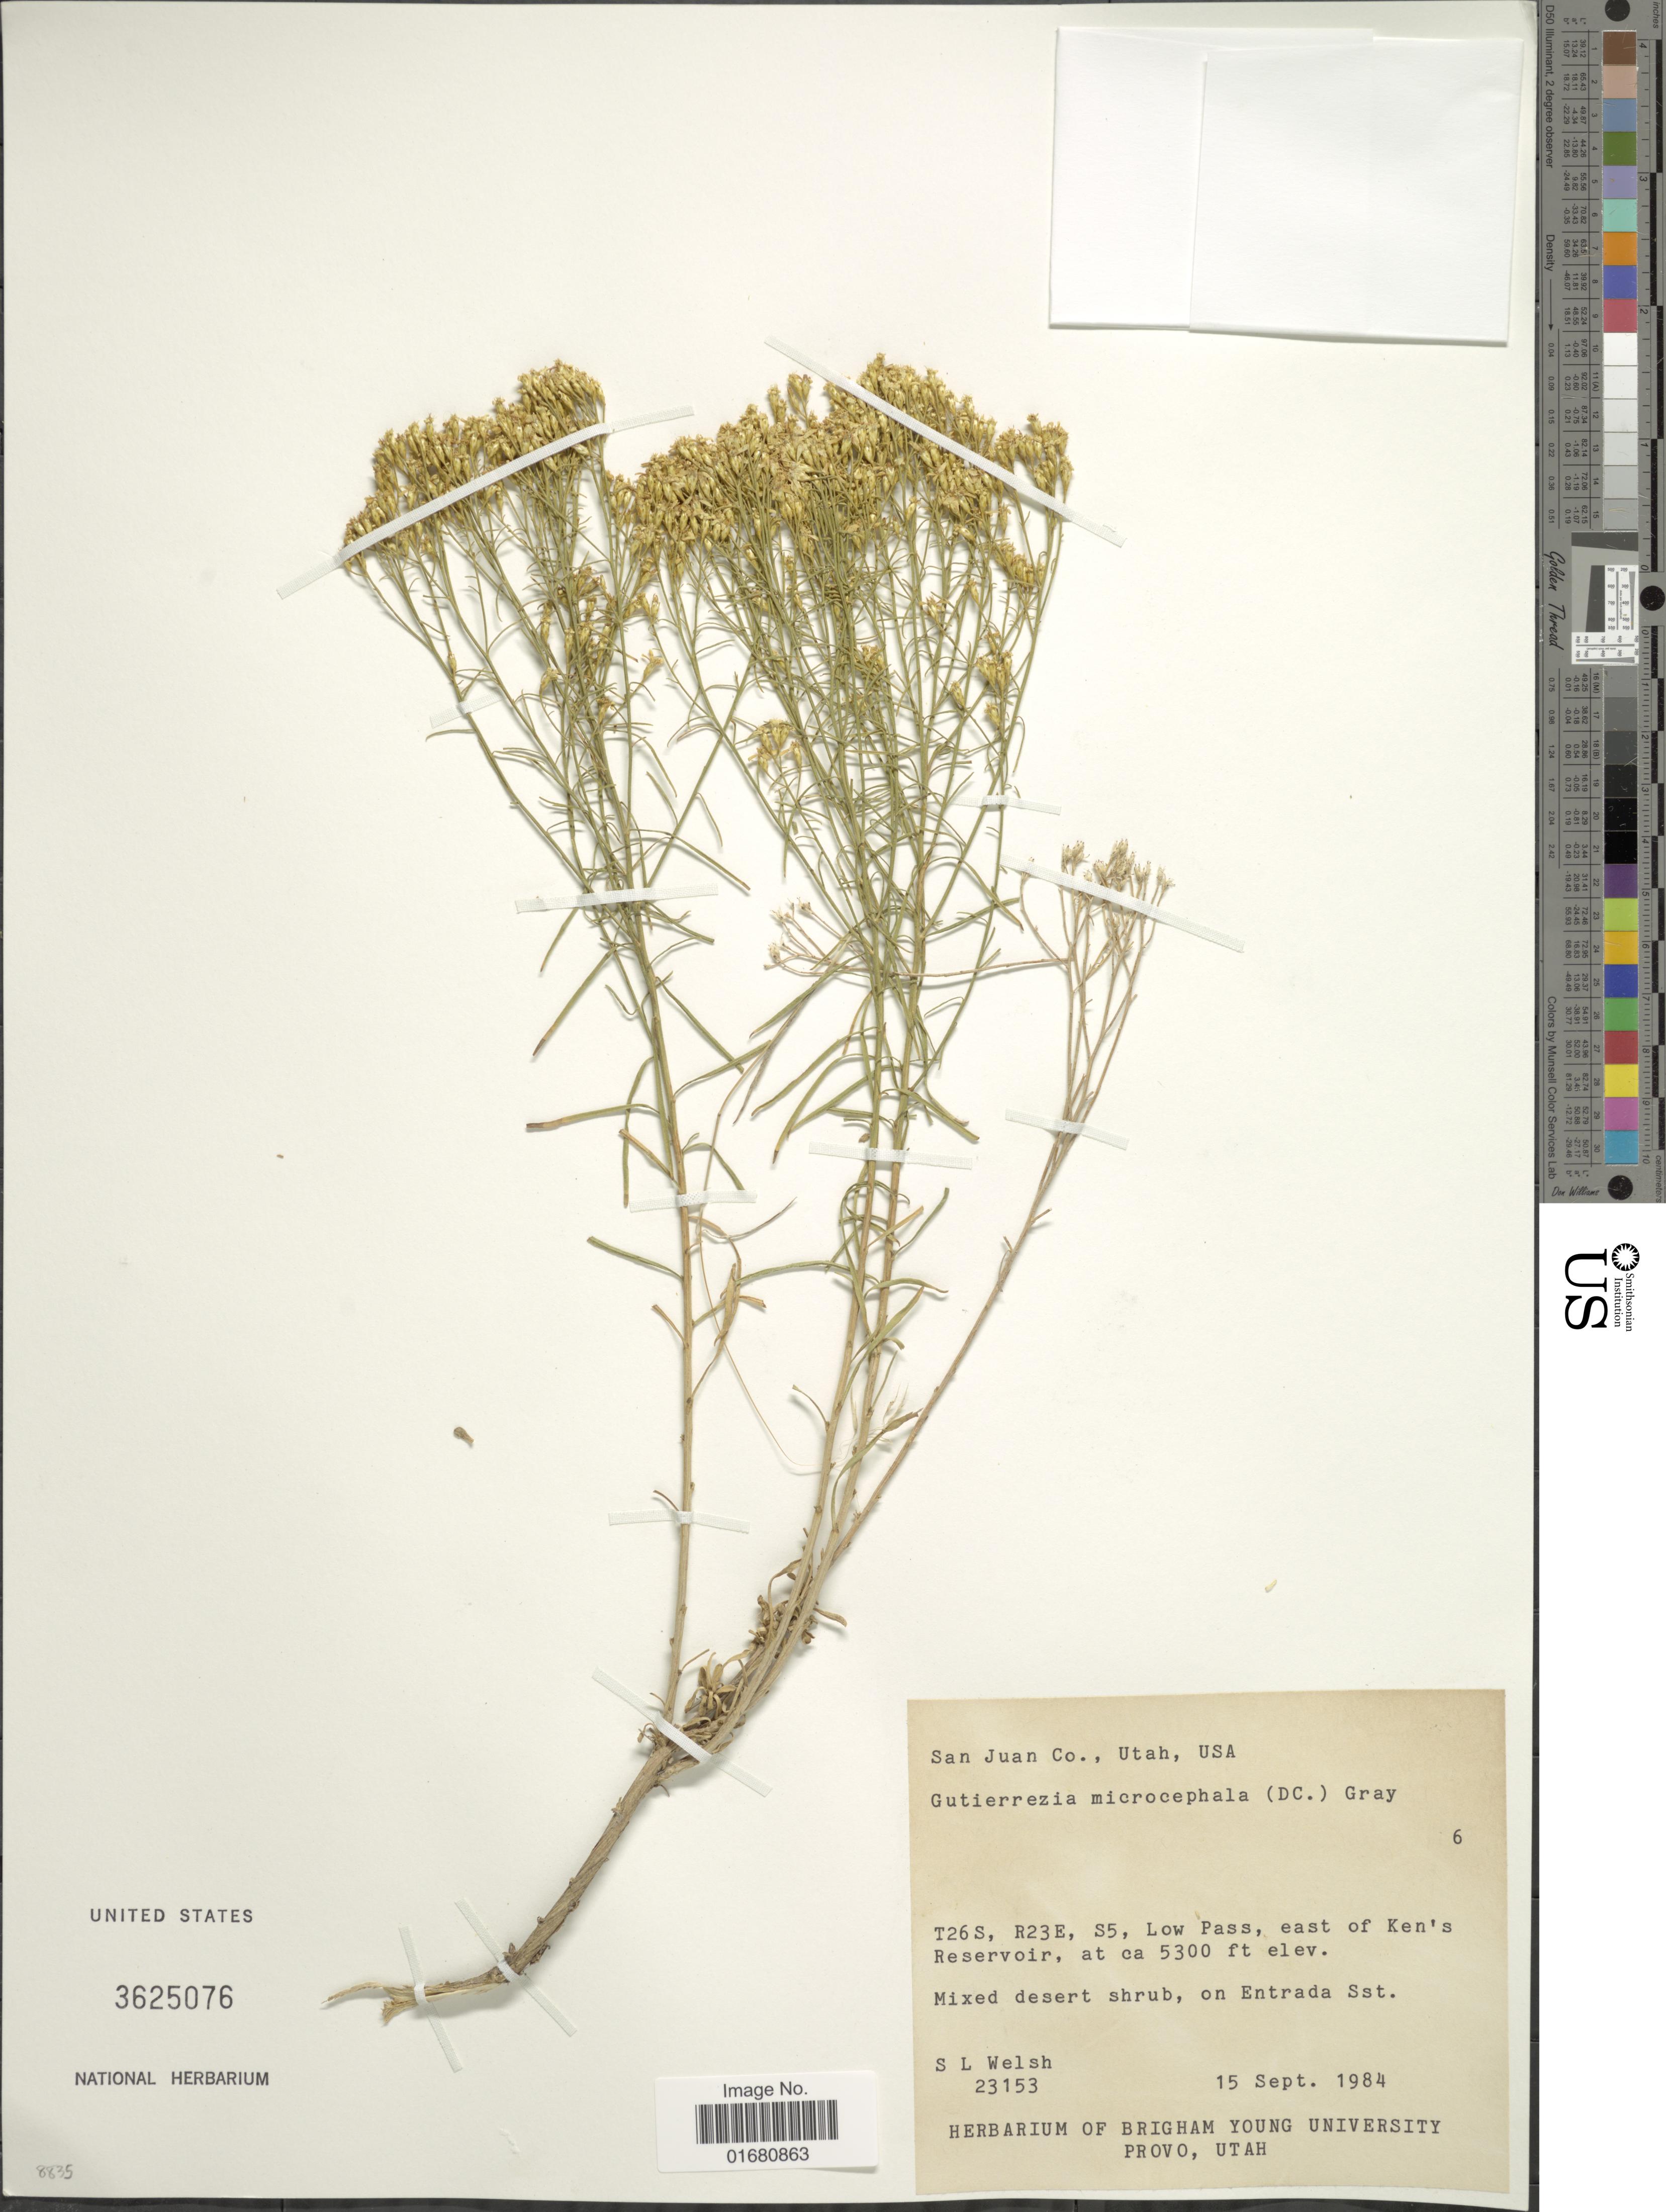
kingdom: Plantae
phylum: Tracheophyta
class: Magnoliopsida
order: Asterales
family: Asteraceae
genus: Gutierrezia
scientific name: Gutierrezia microcephala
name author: (DC.) A. Gray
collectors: S. Welsh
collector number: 23153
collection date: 1984-09-15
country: United States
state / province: Utah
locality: San Juan Co., T 26 S, R 23 E, S5, Low Pass, east of Ken's Reservior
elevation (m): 1615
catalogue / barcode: US 3625076